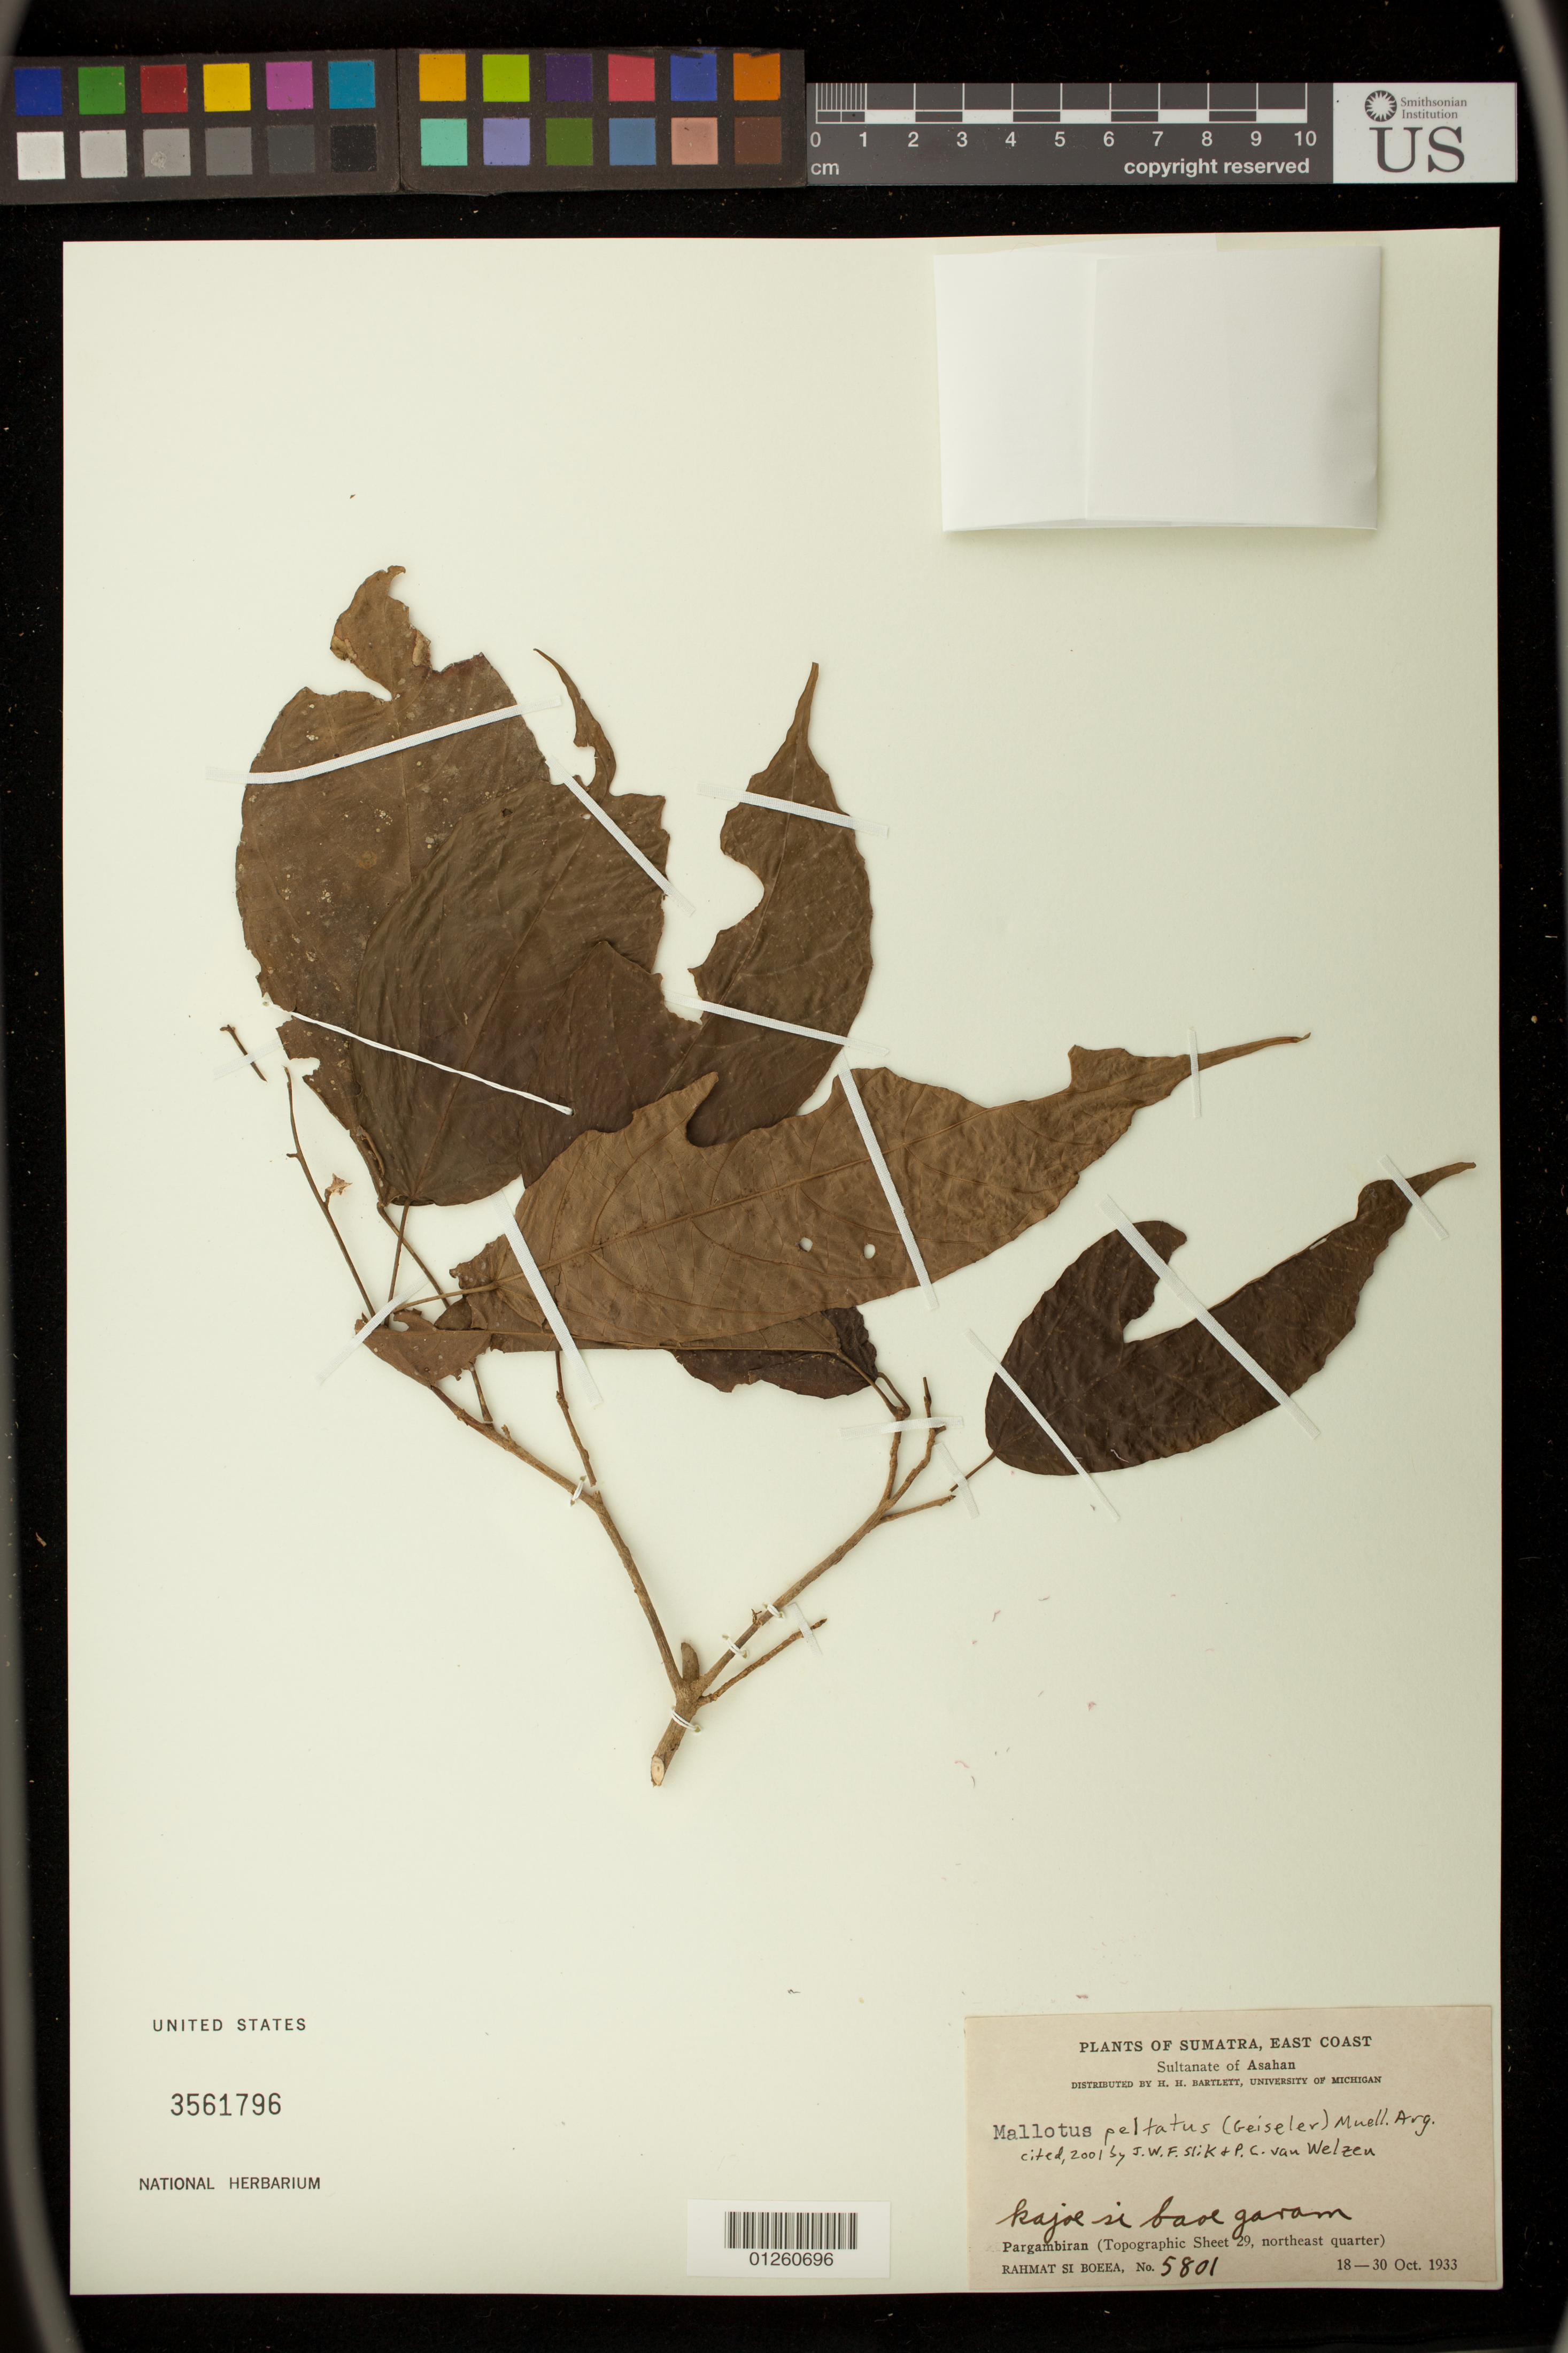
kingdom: Plantae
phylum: Tracheophyta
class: Magnoliopsida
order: Malpighiales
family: Euphorbiaceae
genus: Mallotus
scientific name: Mallotus peltatus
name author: (Geiseler) Müll. Arg.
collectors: Rahmat Si Boeea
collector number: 5801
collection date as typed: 18 Oct 1933 to 30 Oct 1933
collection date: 1933-10-18/1933-10-30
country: Indonesia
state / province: Sumatra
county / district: Sumatera Utara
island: Sumatra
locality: Sumatra, East coast, Sultanate of Asahan: Pargambiran (Topographic Sheet 29, northeast quarter)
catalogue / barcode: US 3561796